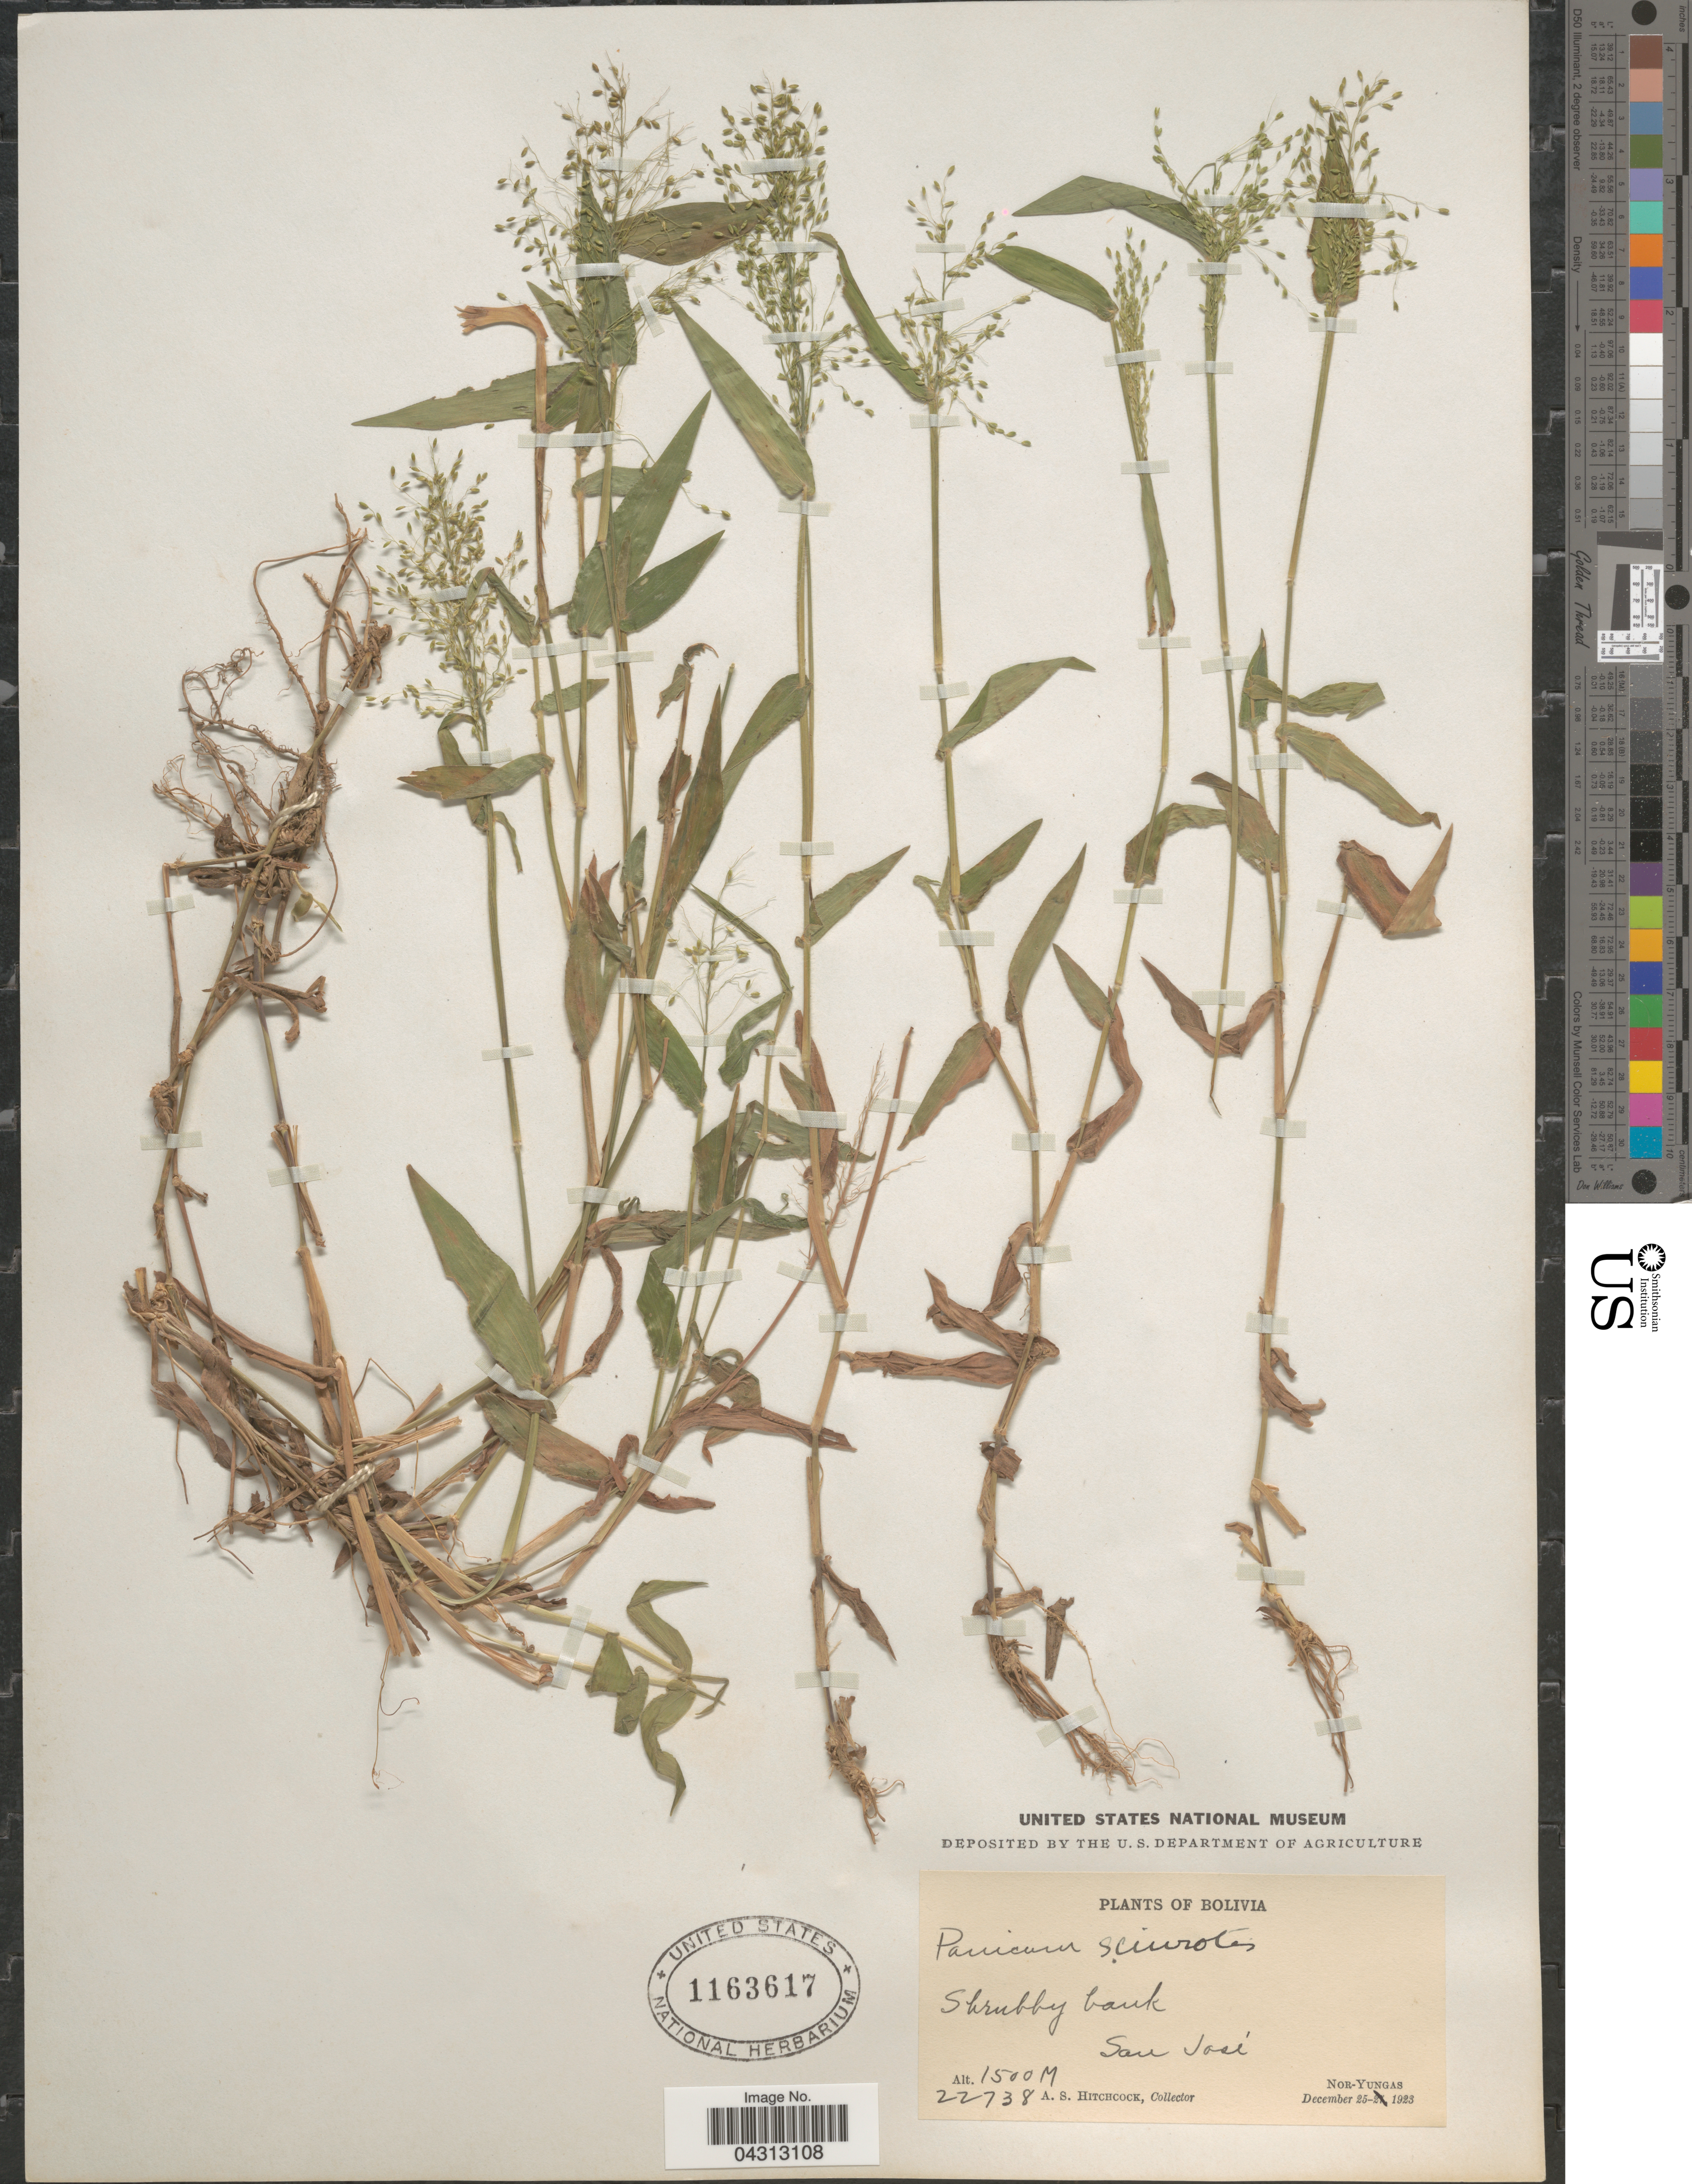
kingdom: Plantae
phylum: Tracheophyta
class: Liliopsida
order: Poales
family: Poaceae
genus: Dichanthelium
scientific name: Dichanthelium sciurotoides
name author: (Zuloaga & Morrone) Davidse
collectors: A. S. Hitchcock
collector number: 22738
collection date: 1923-12-25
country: Bolivia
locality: San José. Nor-Yungas.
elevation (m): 1500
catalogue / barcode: US 1163617